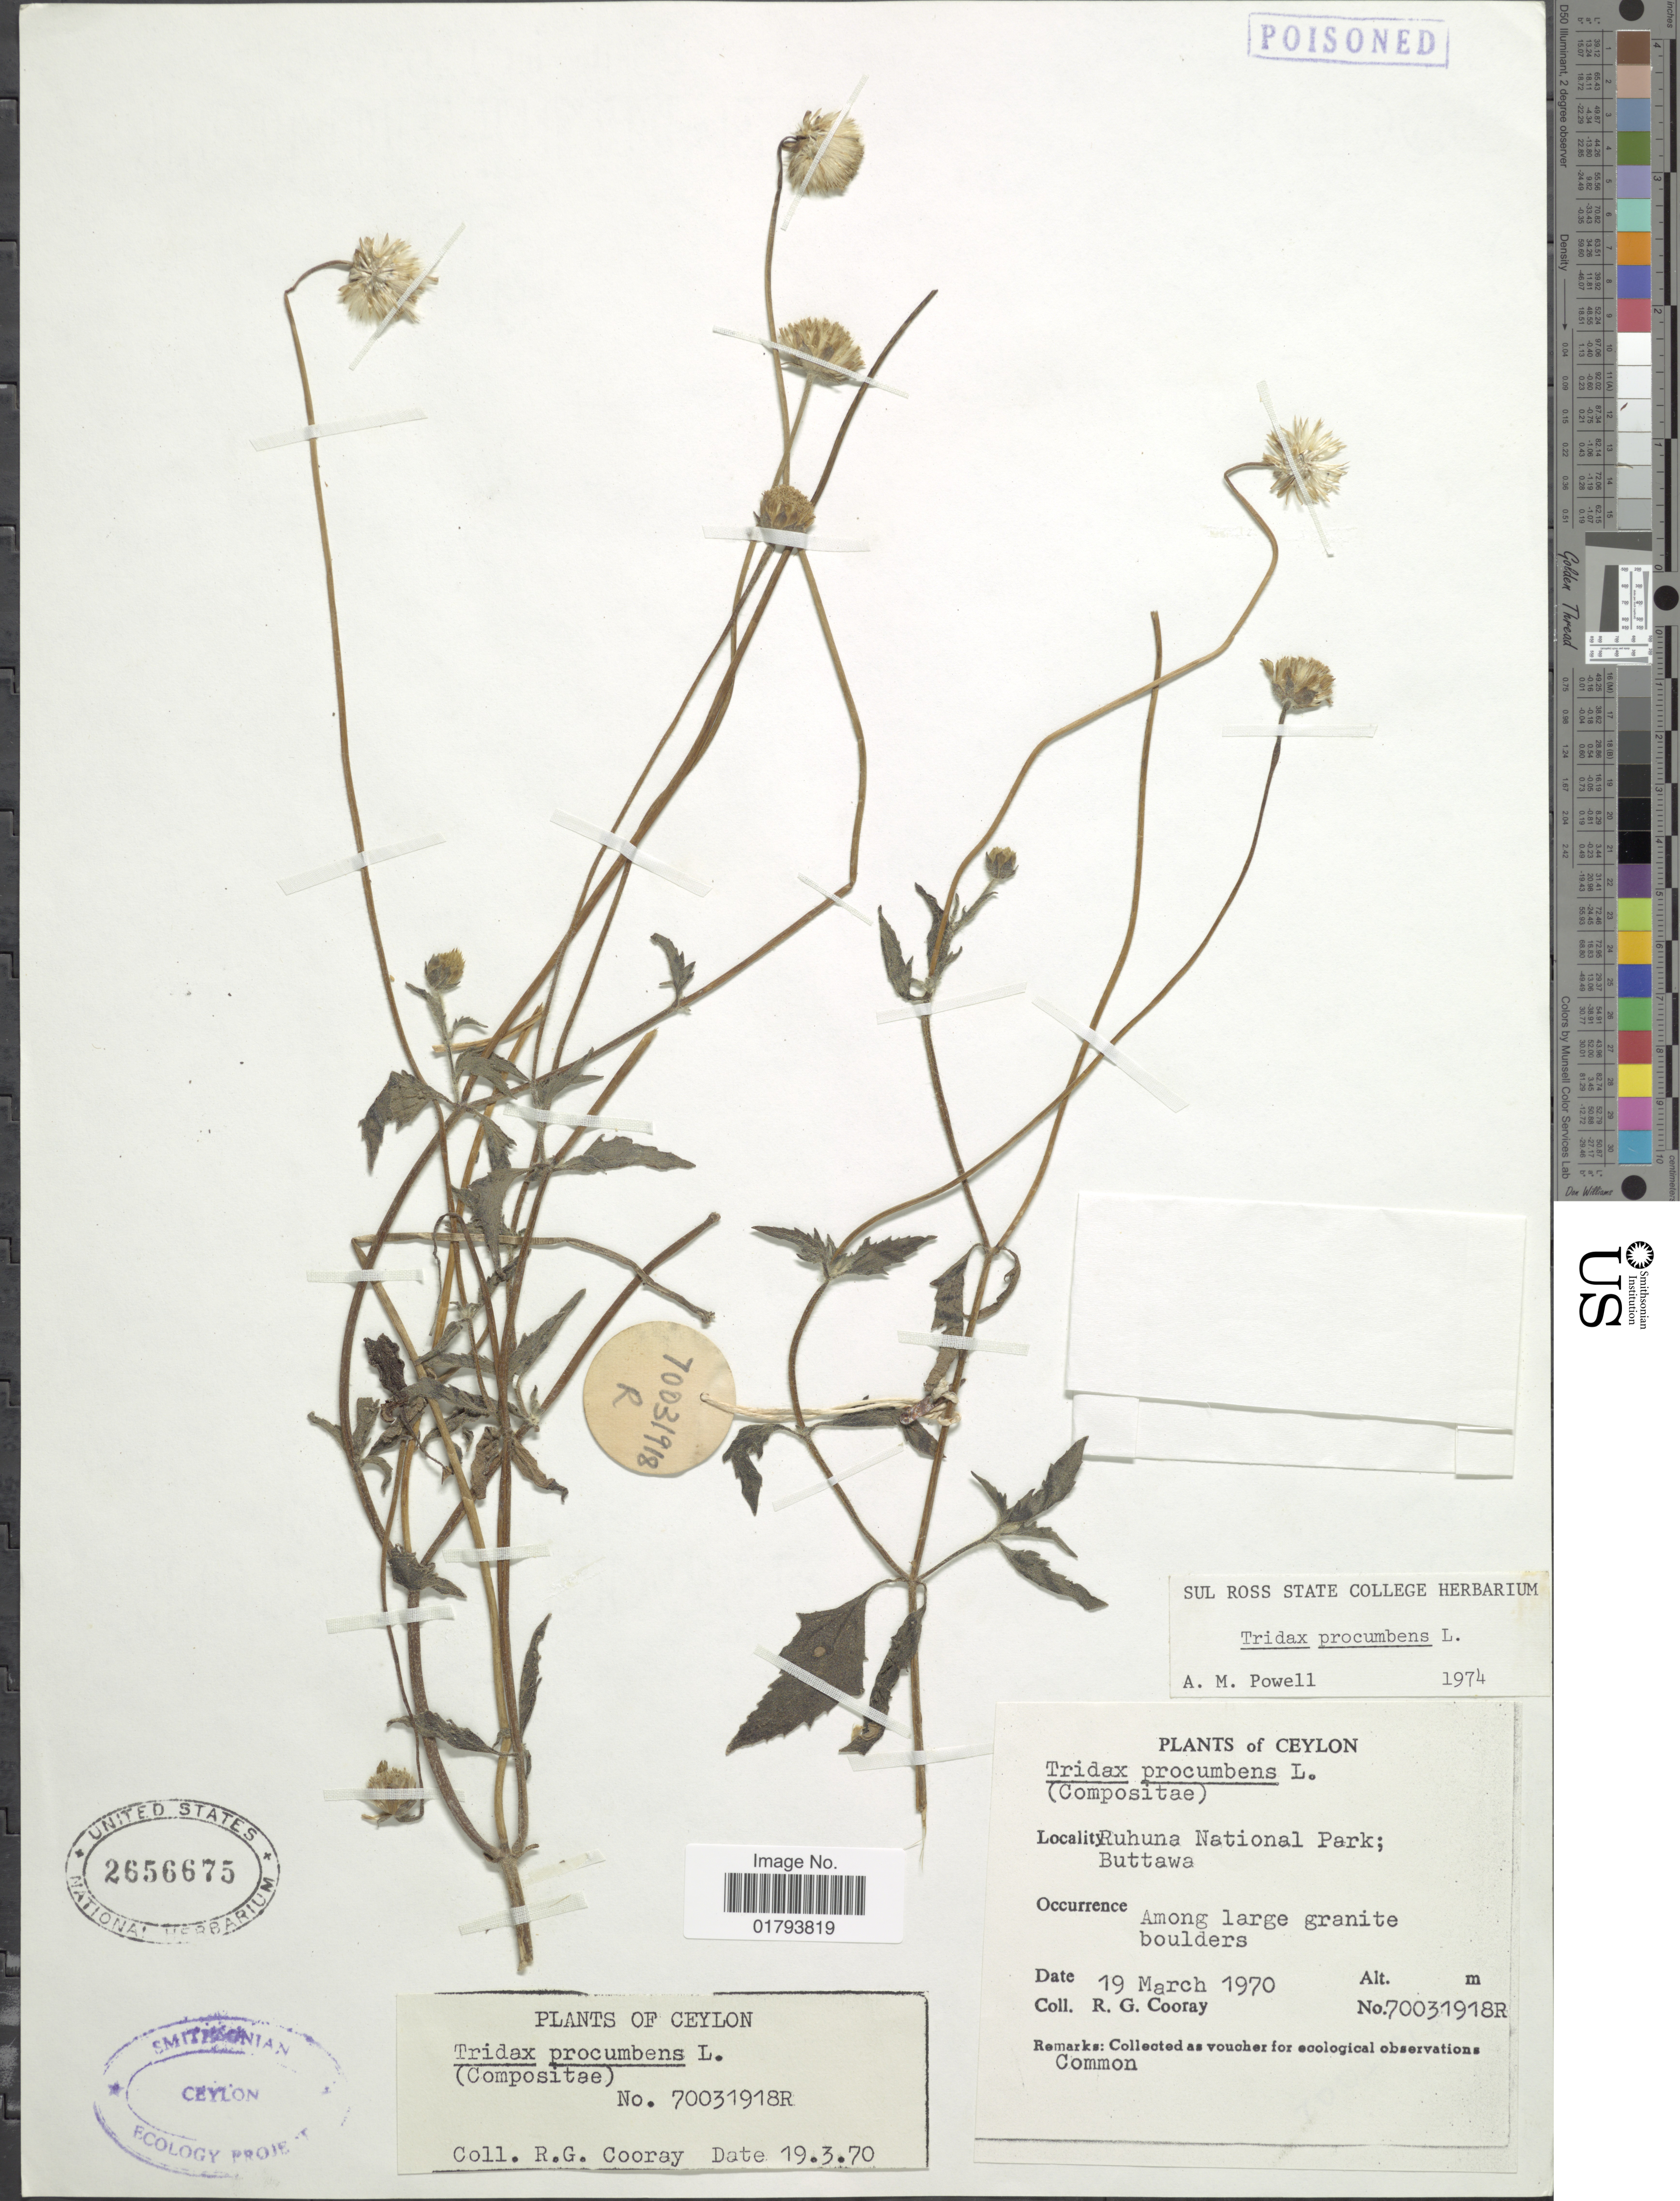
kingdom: Plantae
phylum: Tracheophyta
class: Magnoliopsida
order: Asterales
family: Asteraceae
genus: Tridax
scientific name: Tridax procumbens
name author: L.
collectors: R. Cooray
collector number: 70031918R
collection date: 1970-03-19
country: Sri Lanka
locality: Ceylon, Ruhuna National Park, Buttawa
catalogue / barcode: US 2656675